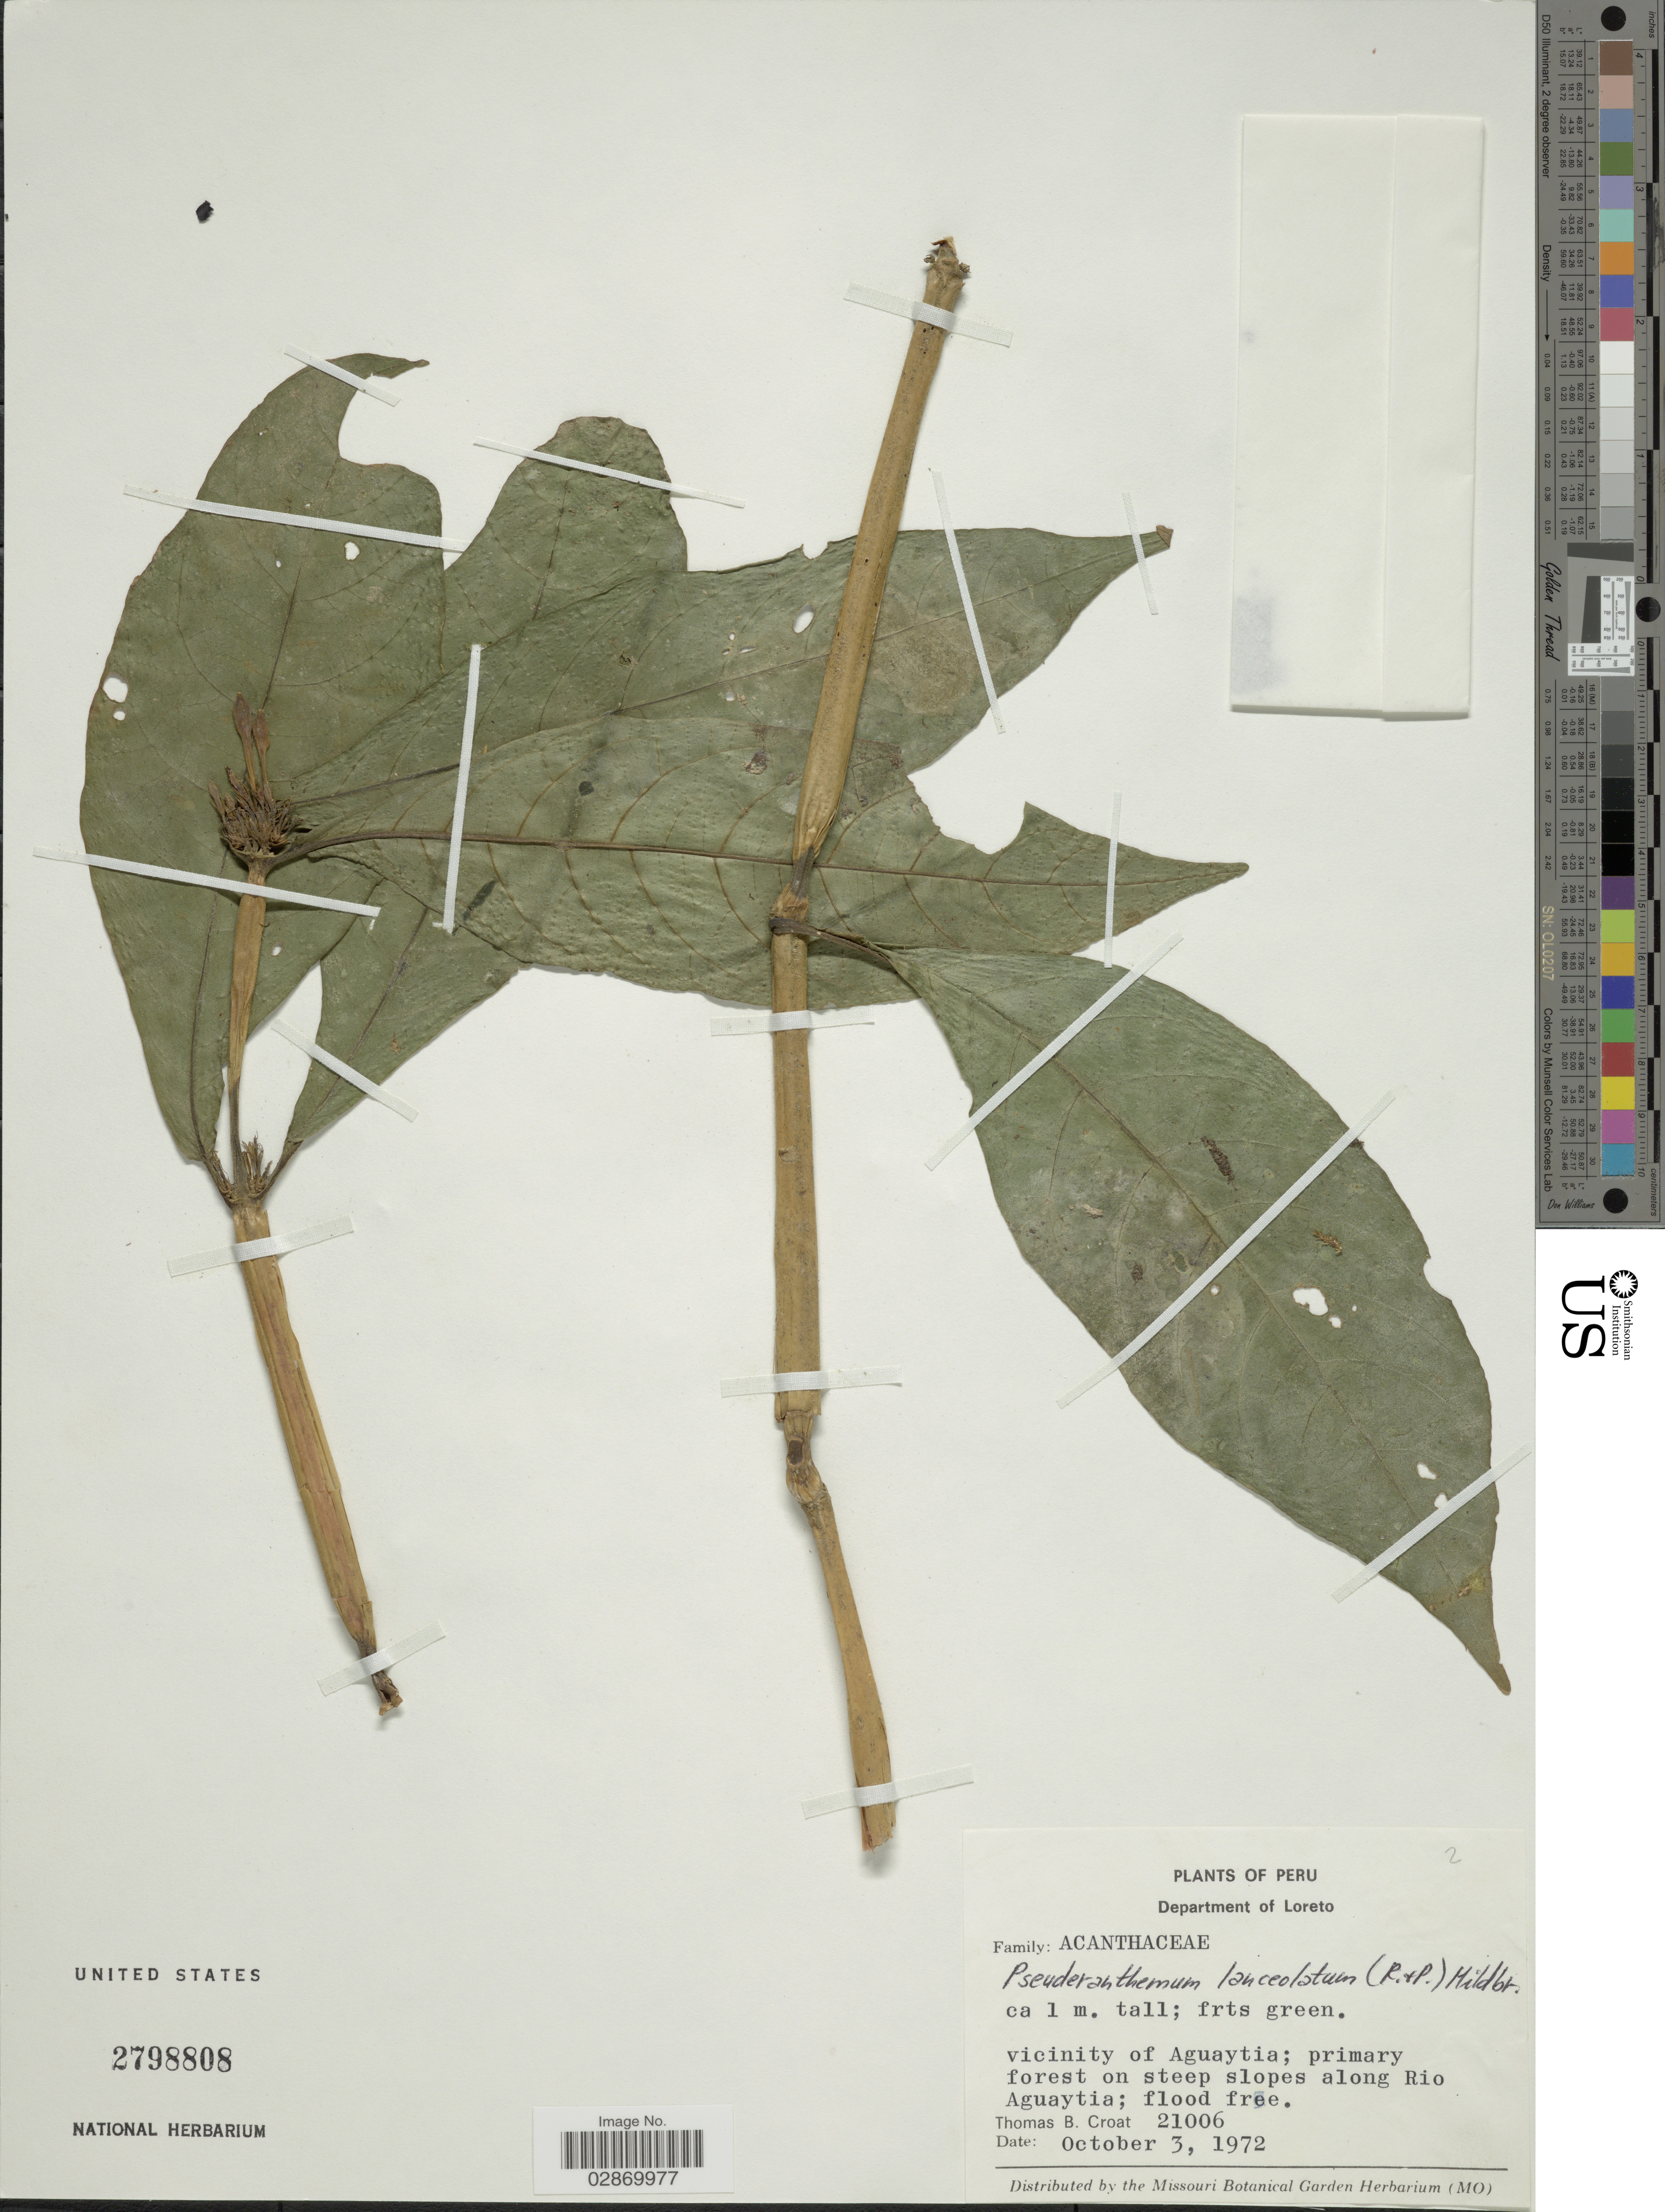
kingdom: Plantae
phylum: Tracheophyta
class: Magnoliopsida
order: Lamiales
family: Acanthaceae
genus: Pseuderanthemum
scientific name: Pseuderanthemum lanceolatum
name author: (Ruiz & Pav.) Wassh.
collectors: T. B. Croat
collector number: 21006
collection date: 1972-10-03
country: Peru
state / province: Loreto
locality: Department of Loreto, vicinity of Aguaytia, primary forest on steep slopes along Rio Aguaytia.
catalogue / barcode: US 2798808